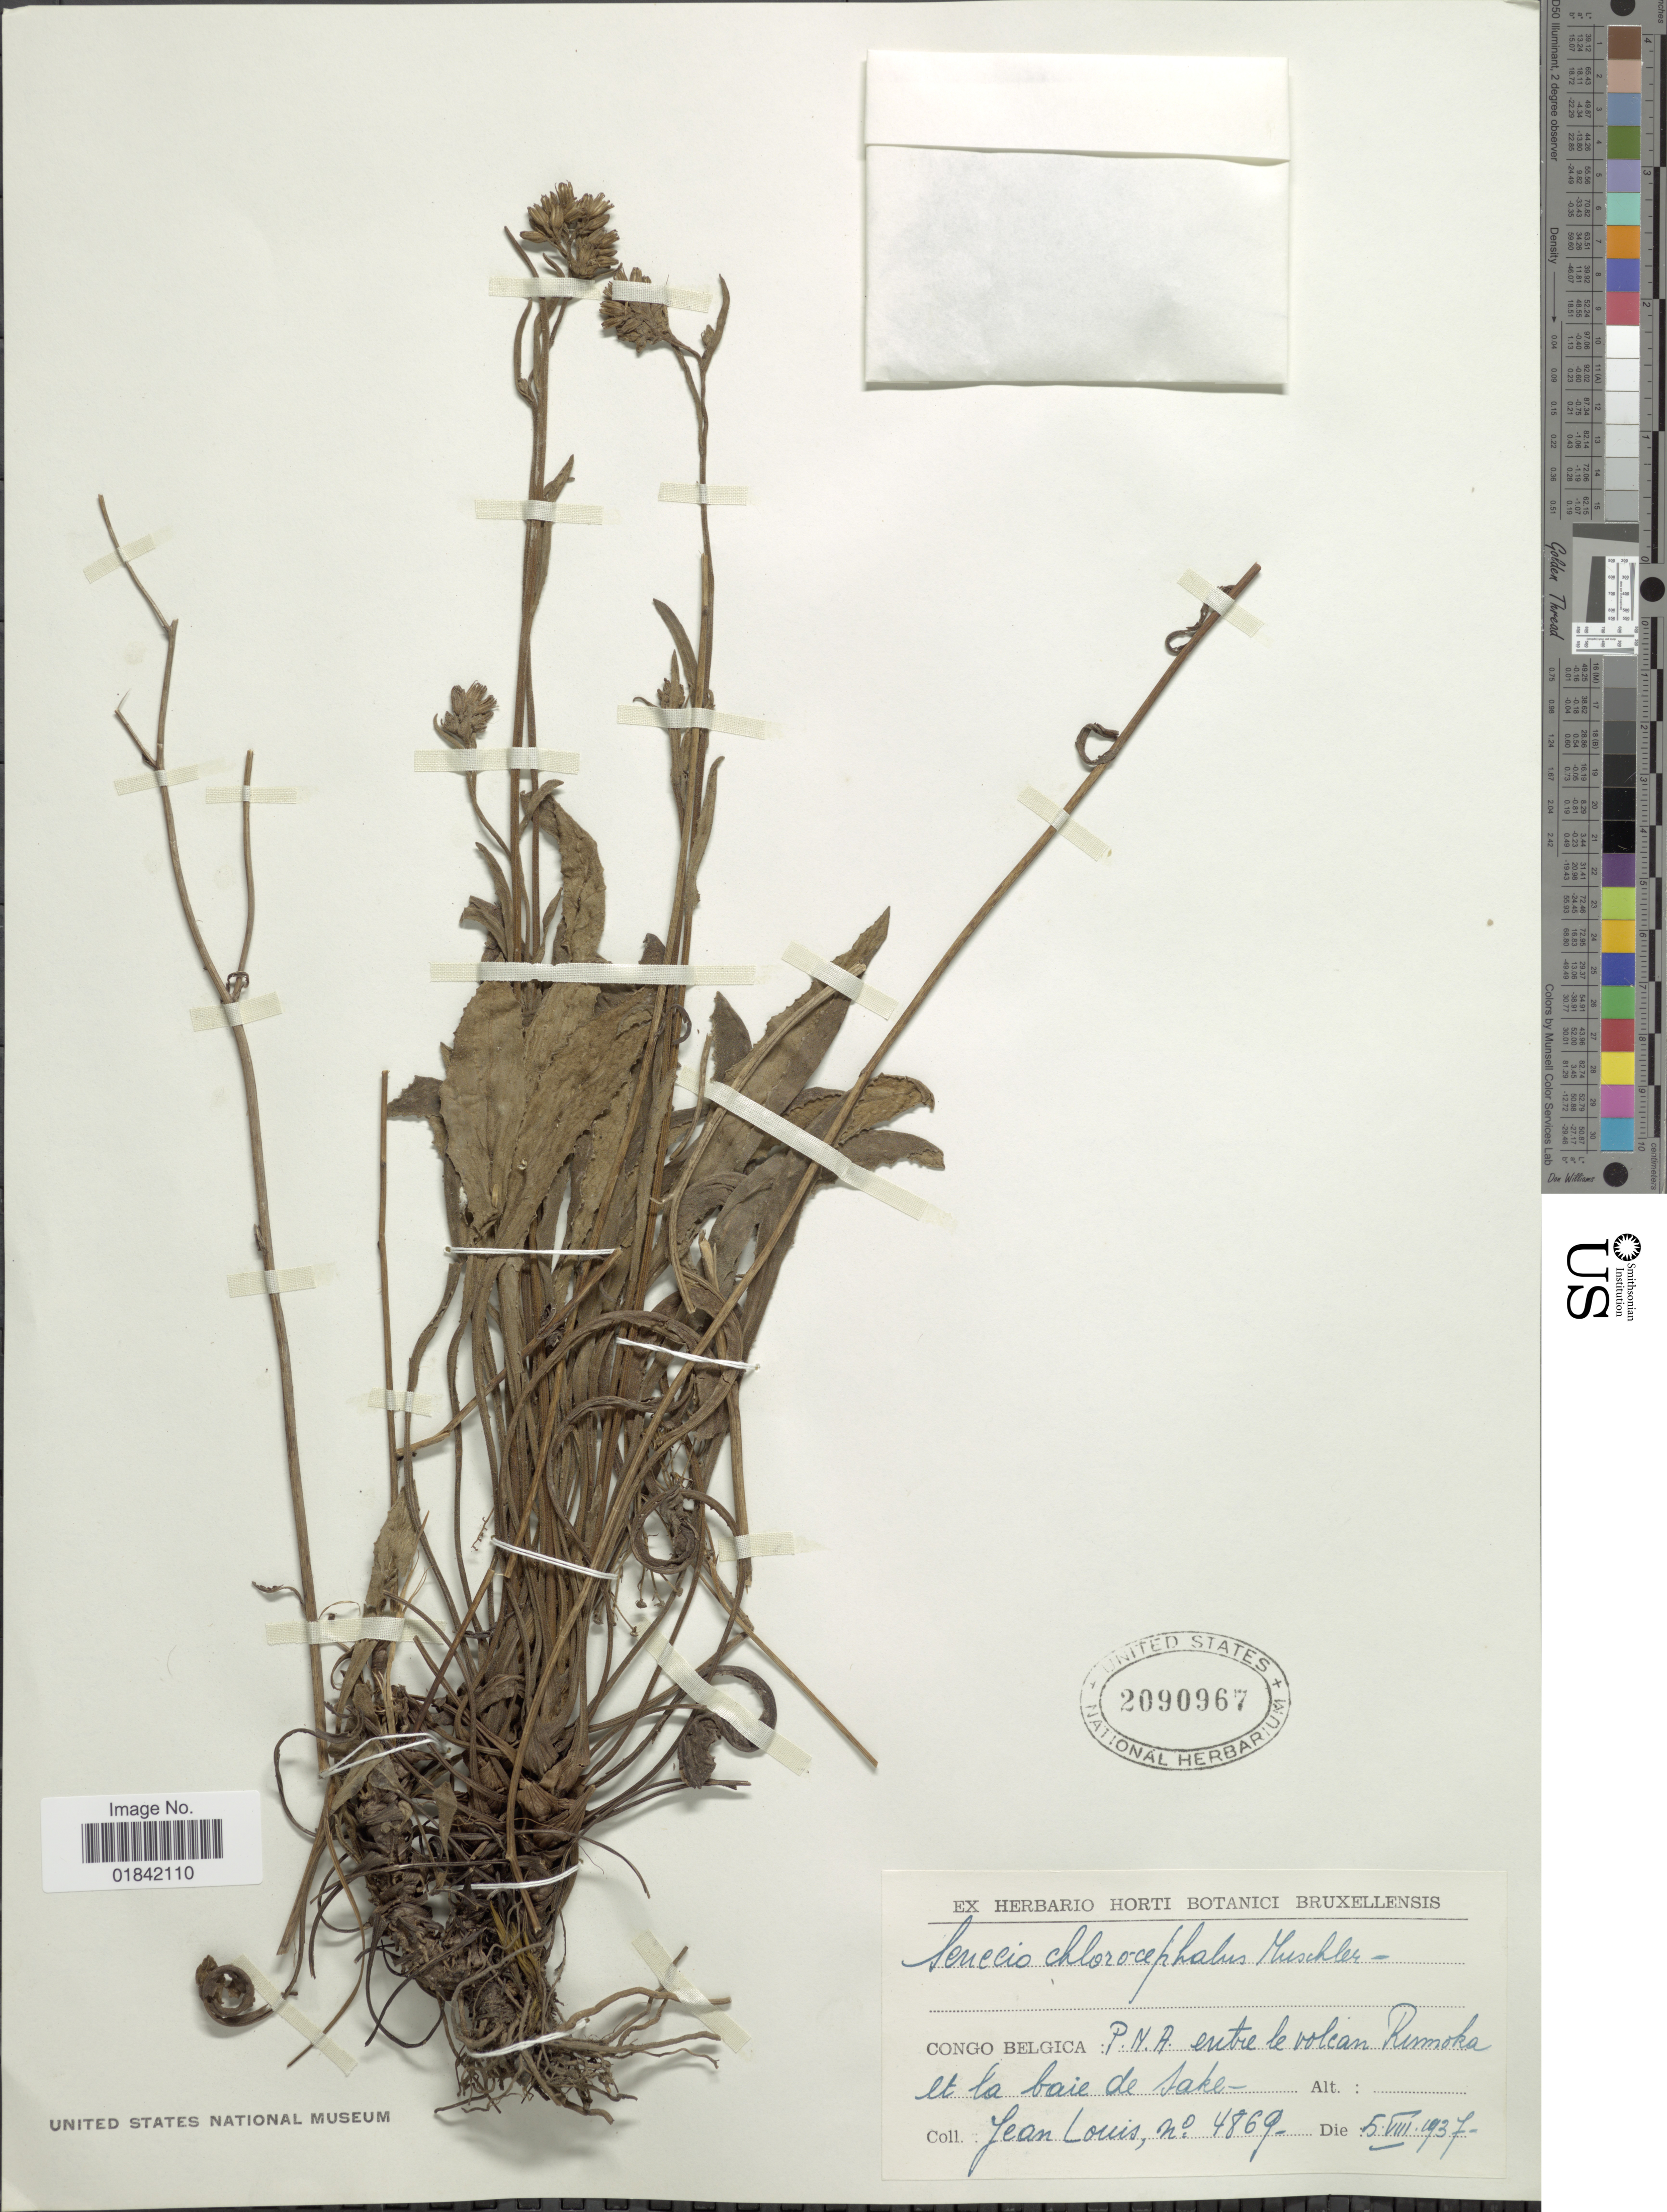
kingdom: Plantae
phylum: Tracheophyta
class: Magnoliopsida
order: Asterales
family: Asteraceae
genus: Senecio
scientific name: Senecio chlorocephalus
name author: Muschl.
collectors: J. Louis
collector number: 4869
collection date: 1937-08-05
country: Congo, Democratic Republic of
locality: Congo Belgica, P. N. A. entre le volcan Rumoka et la baie de Sake.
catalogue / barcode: US 2090967